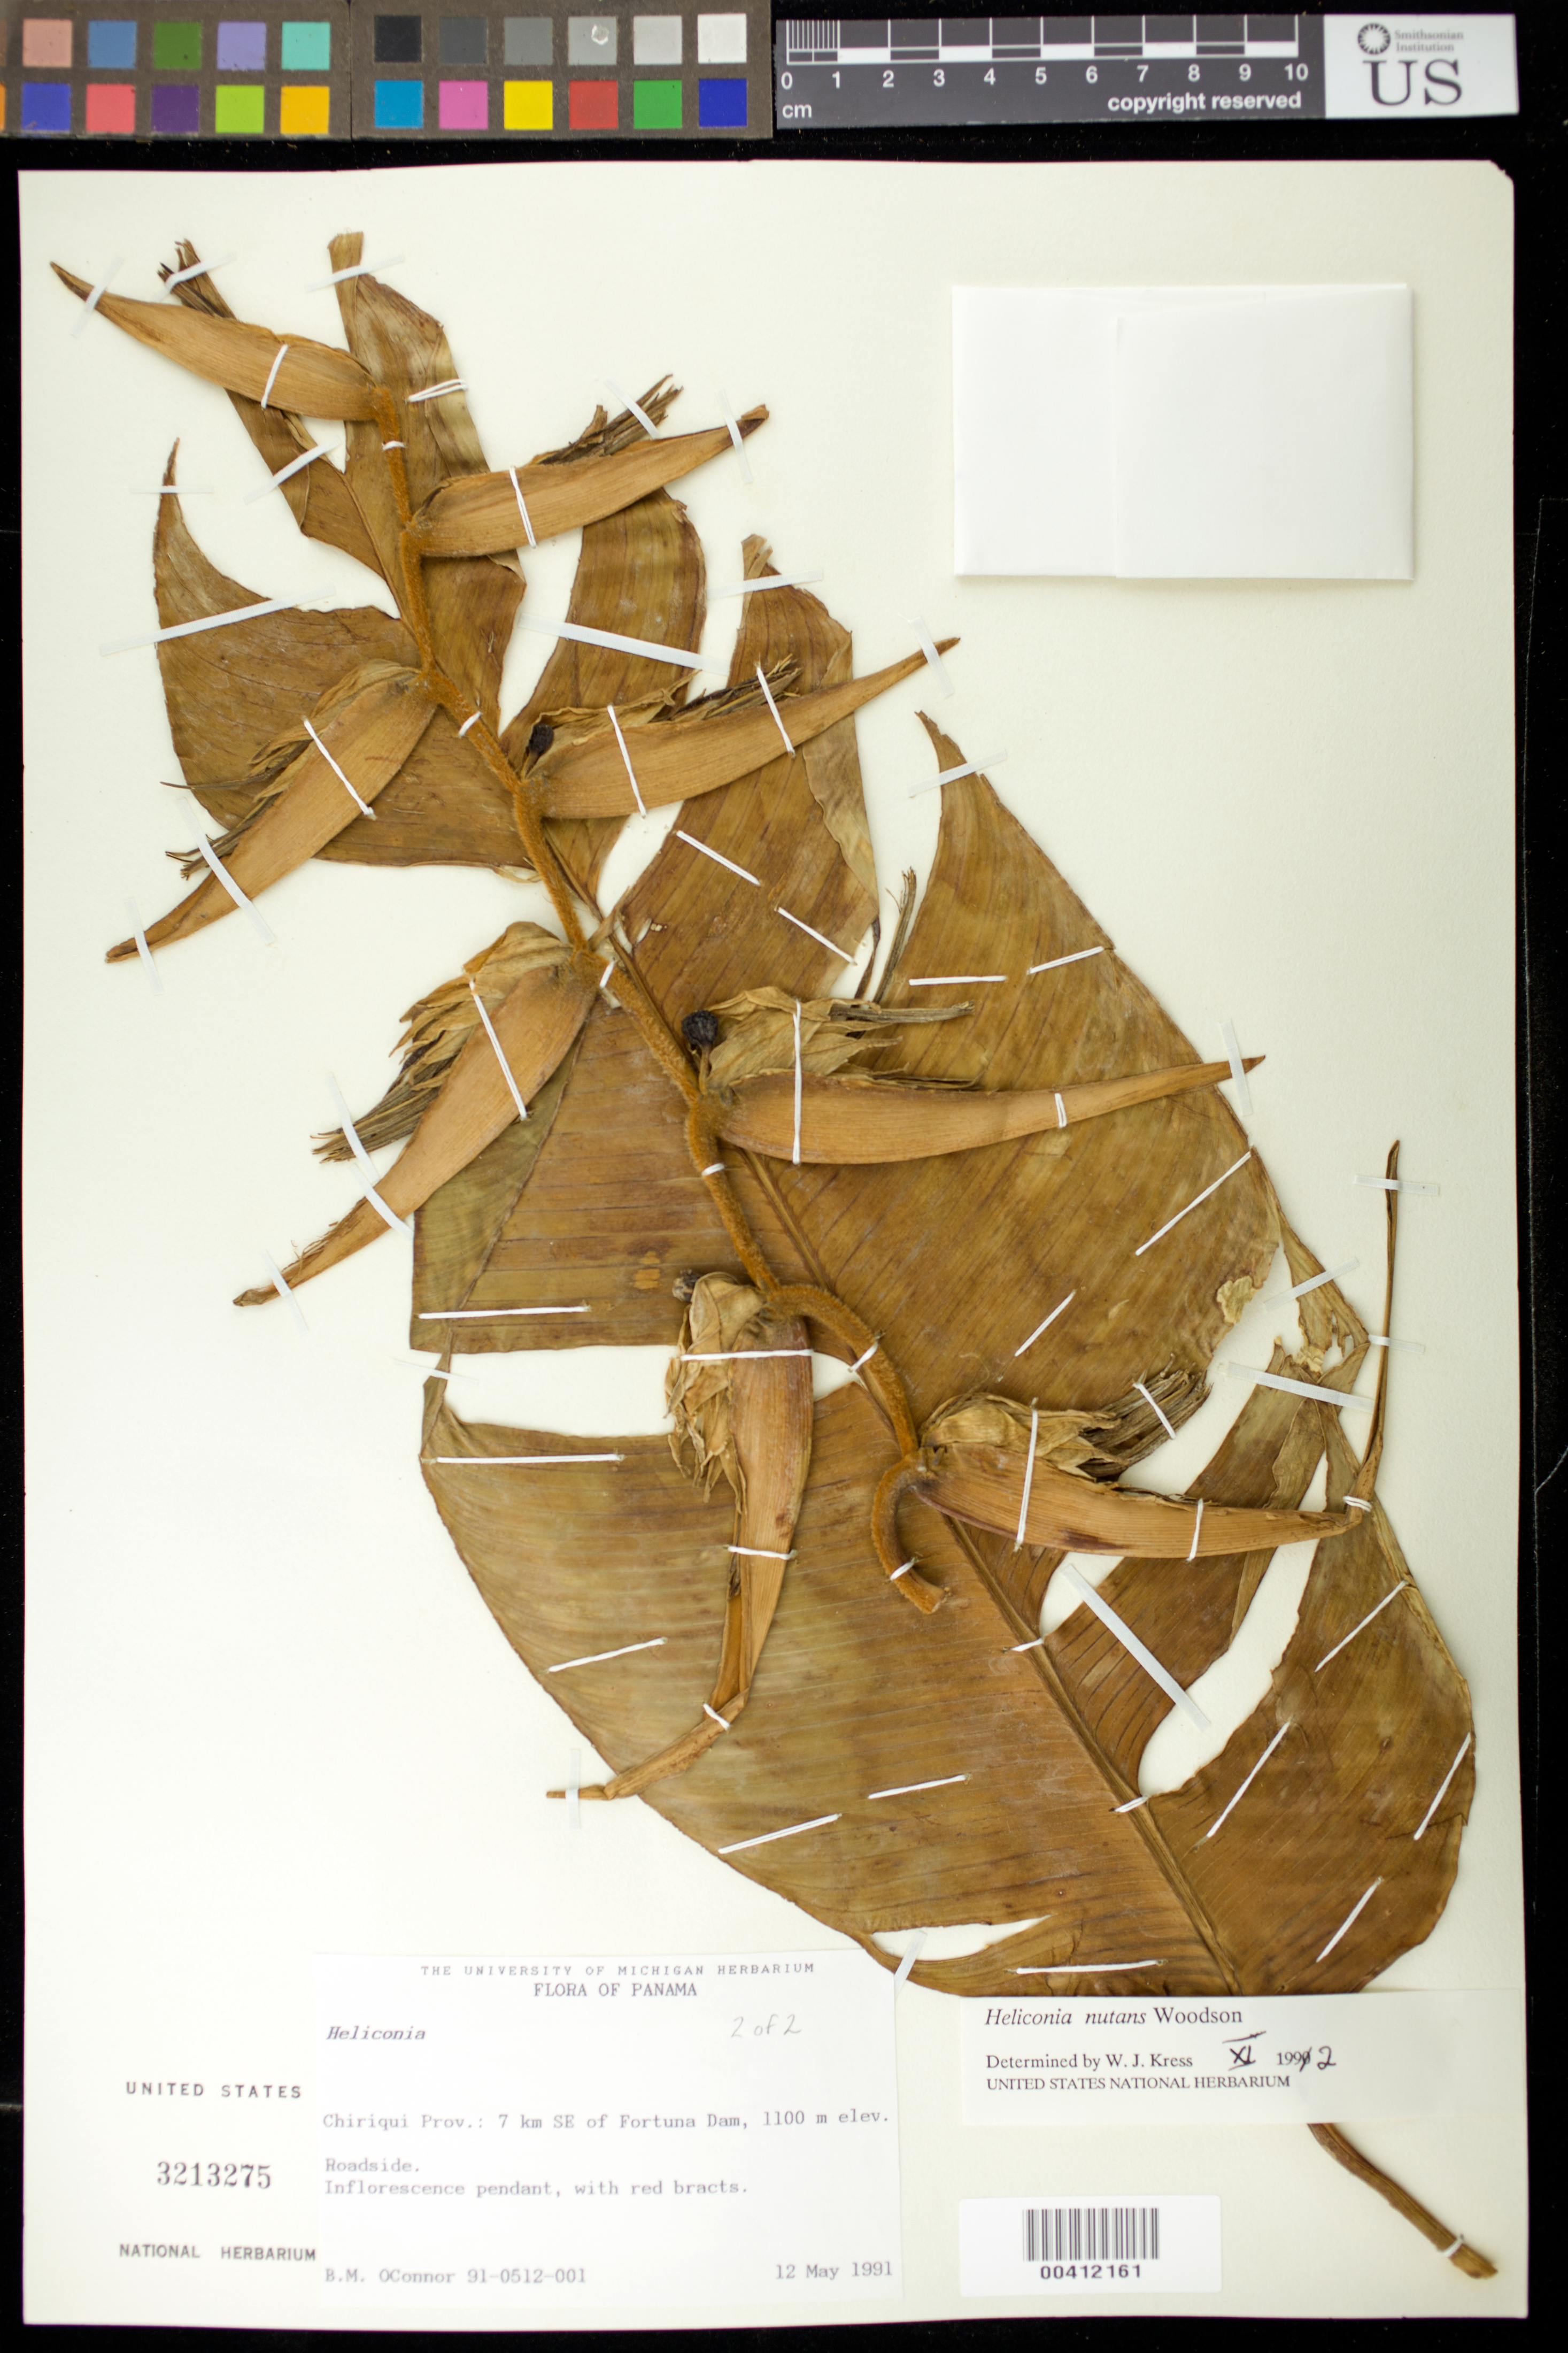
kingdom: Plantae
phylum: Tracheophyta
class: Liliopsida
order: Zingiberales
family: Heliconiaceae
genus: Heliconia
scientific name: Heliconia nutans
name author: Woodson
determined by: Kress, W. J., (US), Smithsonian Institution - National Museum of Natural History (UNITED STATES)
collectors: B. O'connor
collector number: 91-0512-001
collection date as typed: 12 May 1991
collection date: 1991-05-12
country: Panama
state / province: Chiriquí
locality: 7 mi SE of Fortuna Dam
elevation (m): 1100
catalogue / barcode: US 3213275